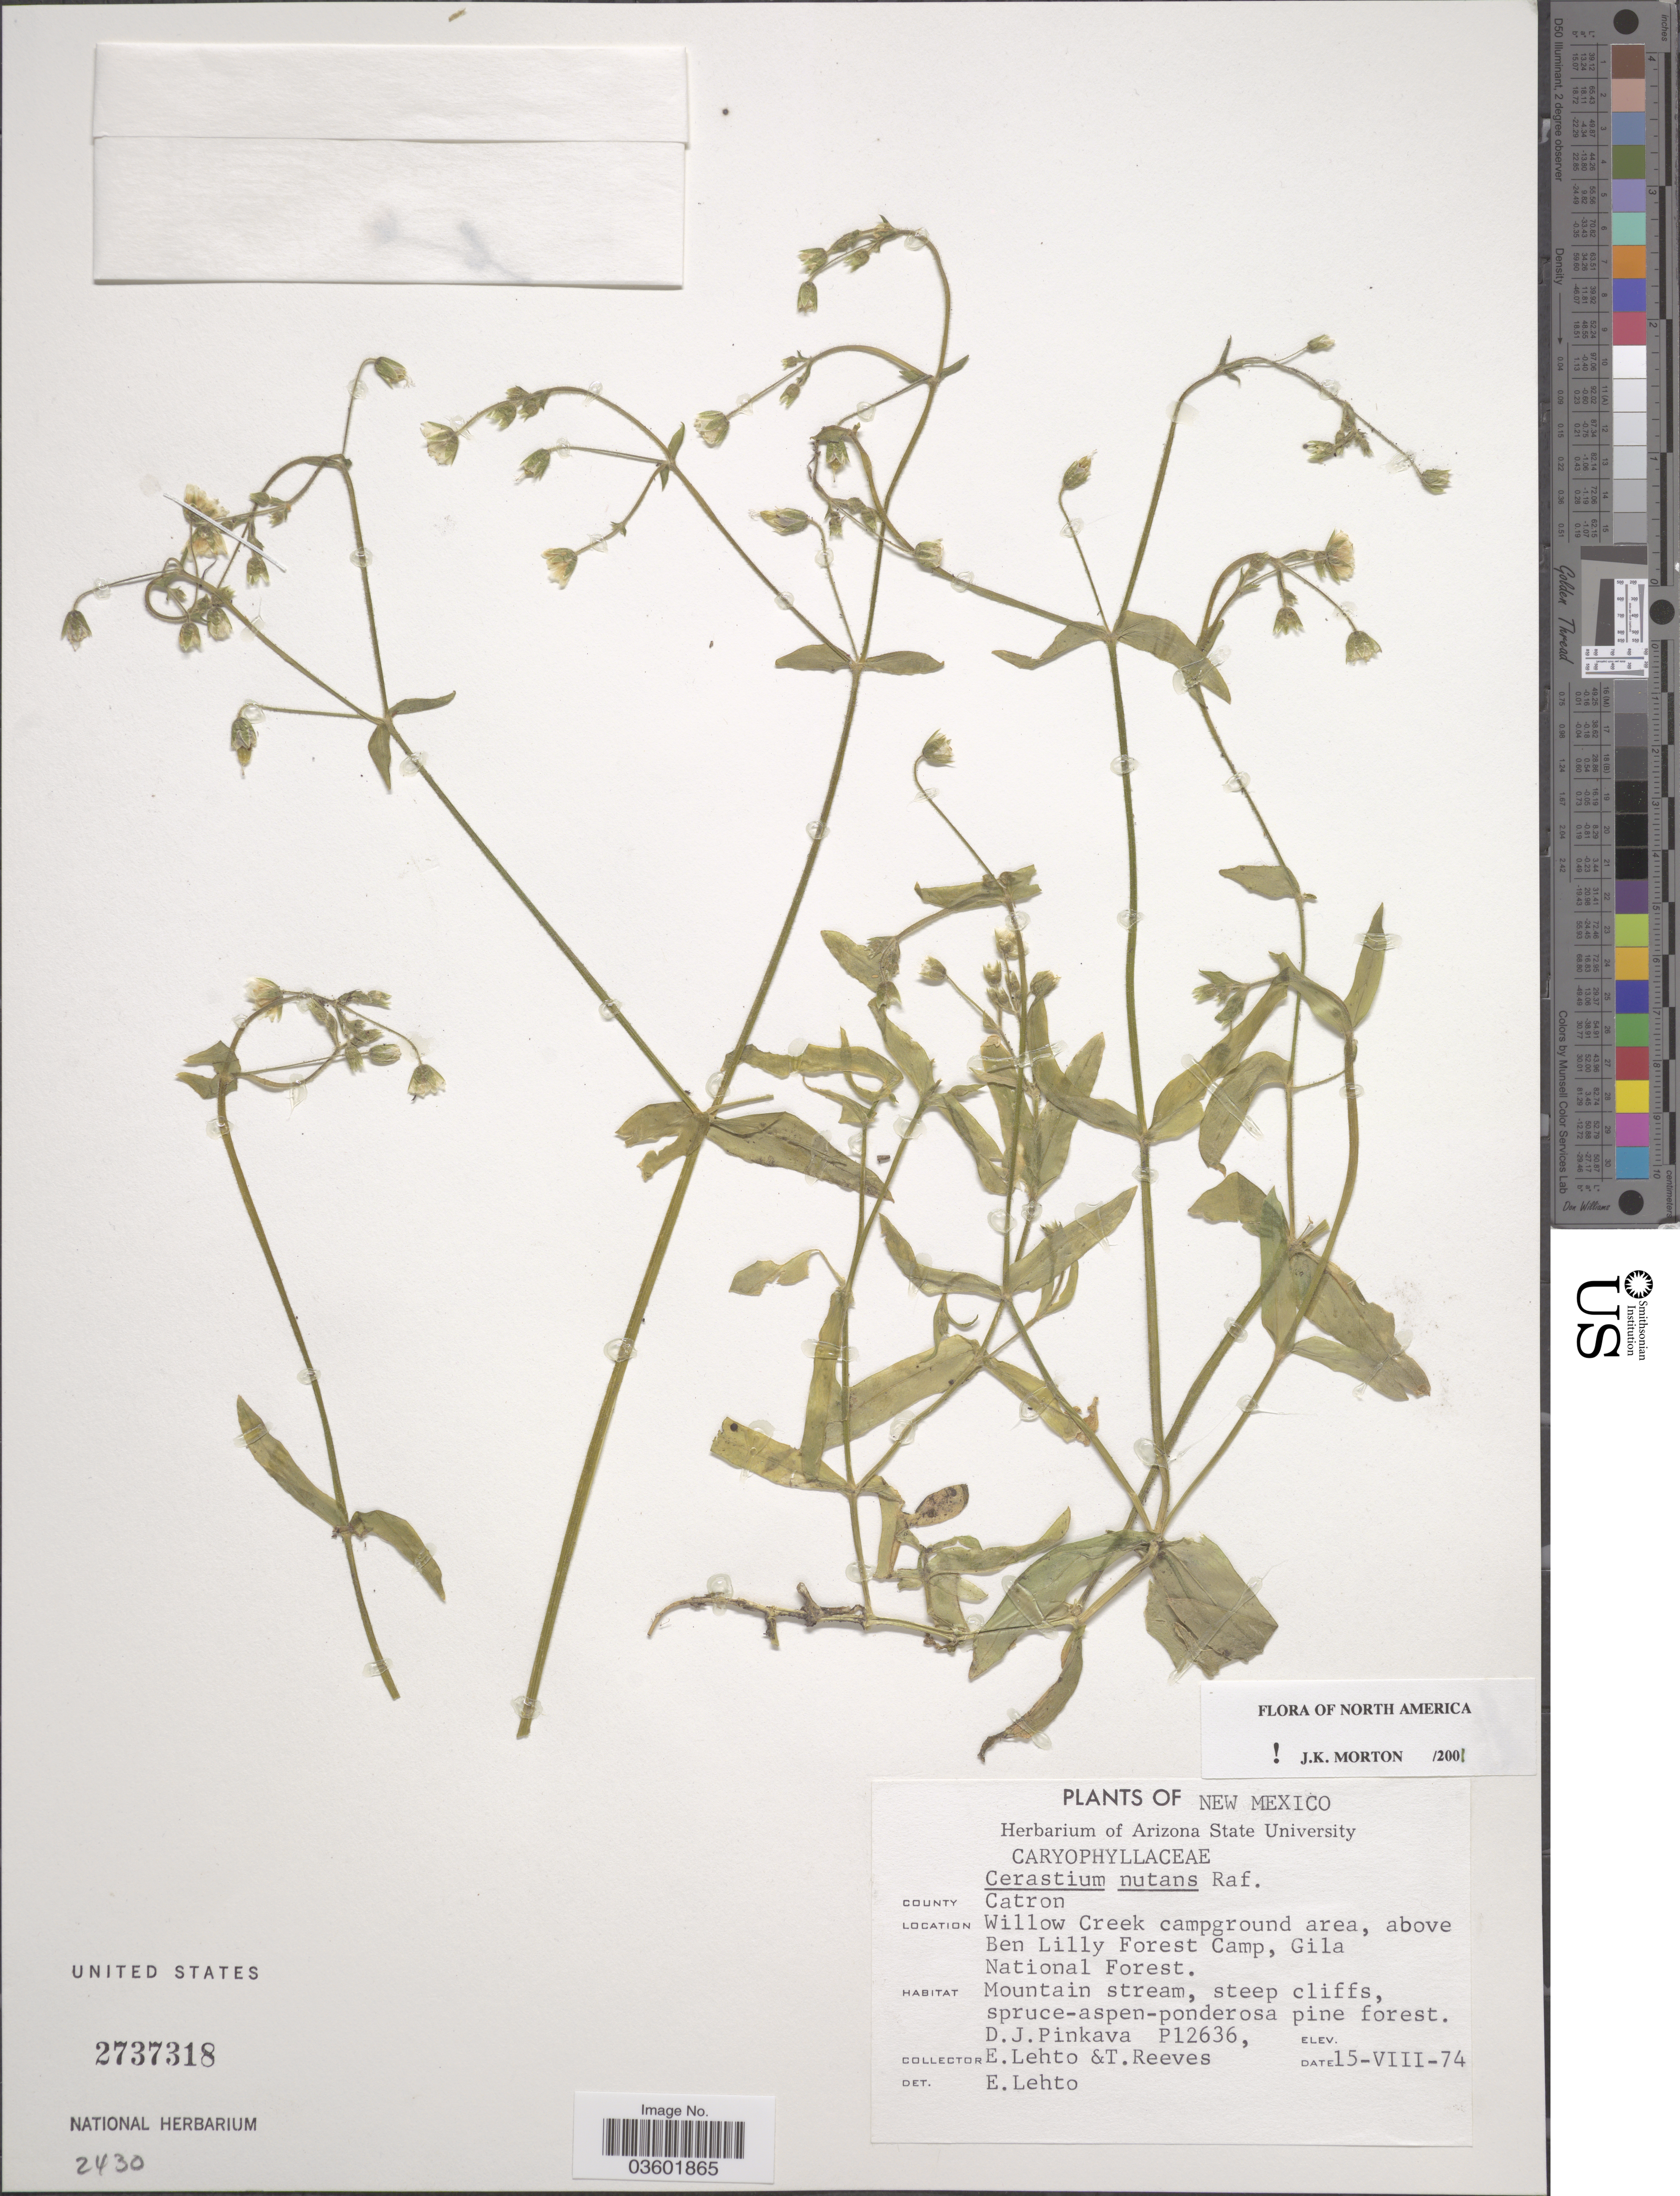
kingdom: Plantae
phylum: Tracheophyta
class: Magnoliopsida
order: Caryophyllales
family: Caryophyllaceae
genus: Cerastium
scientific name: Cerastium nutans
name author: Raf.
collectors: D. J. Pinkava, E. Lehto & T. Reeves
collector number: P12636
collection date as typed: Transcribed d/m/y: 15/8/74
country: United States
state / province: New Mexico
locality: County Catron. Willow Creek campground area, above Ben Lilly Forest Camp, Gila National Forest.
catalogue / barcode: US 2737318